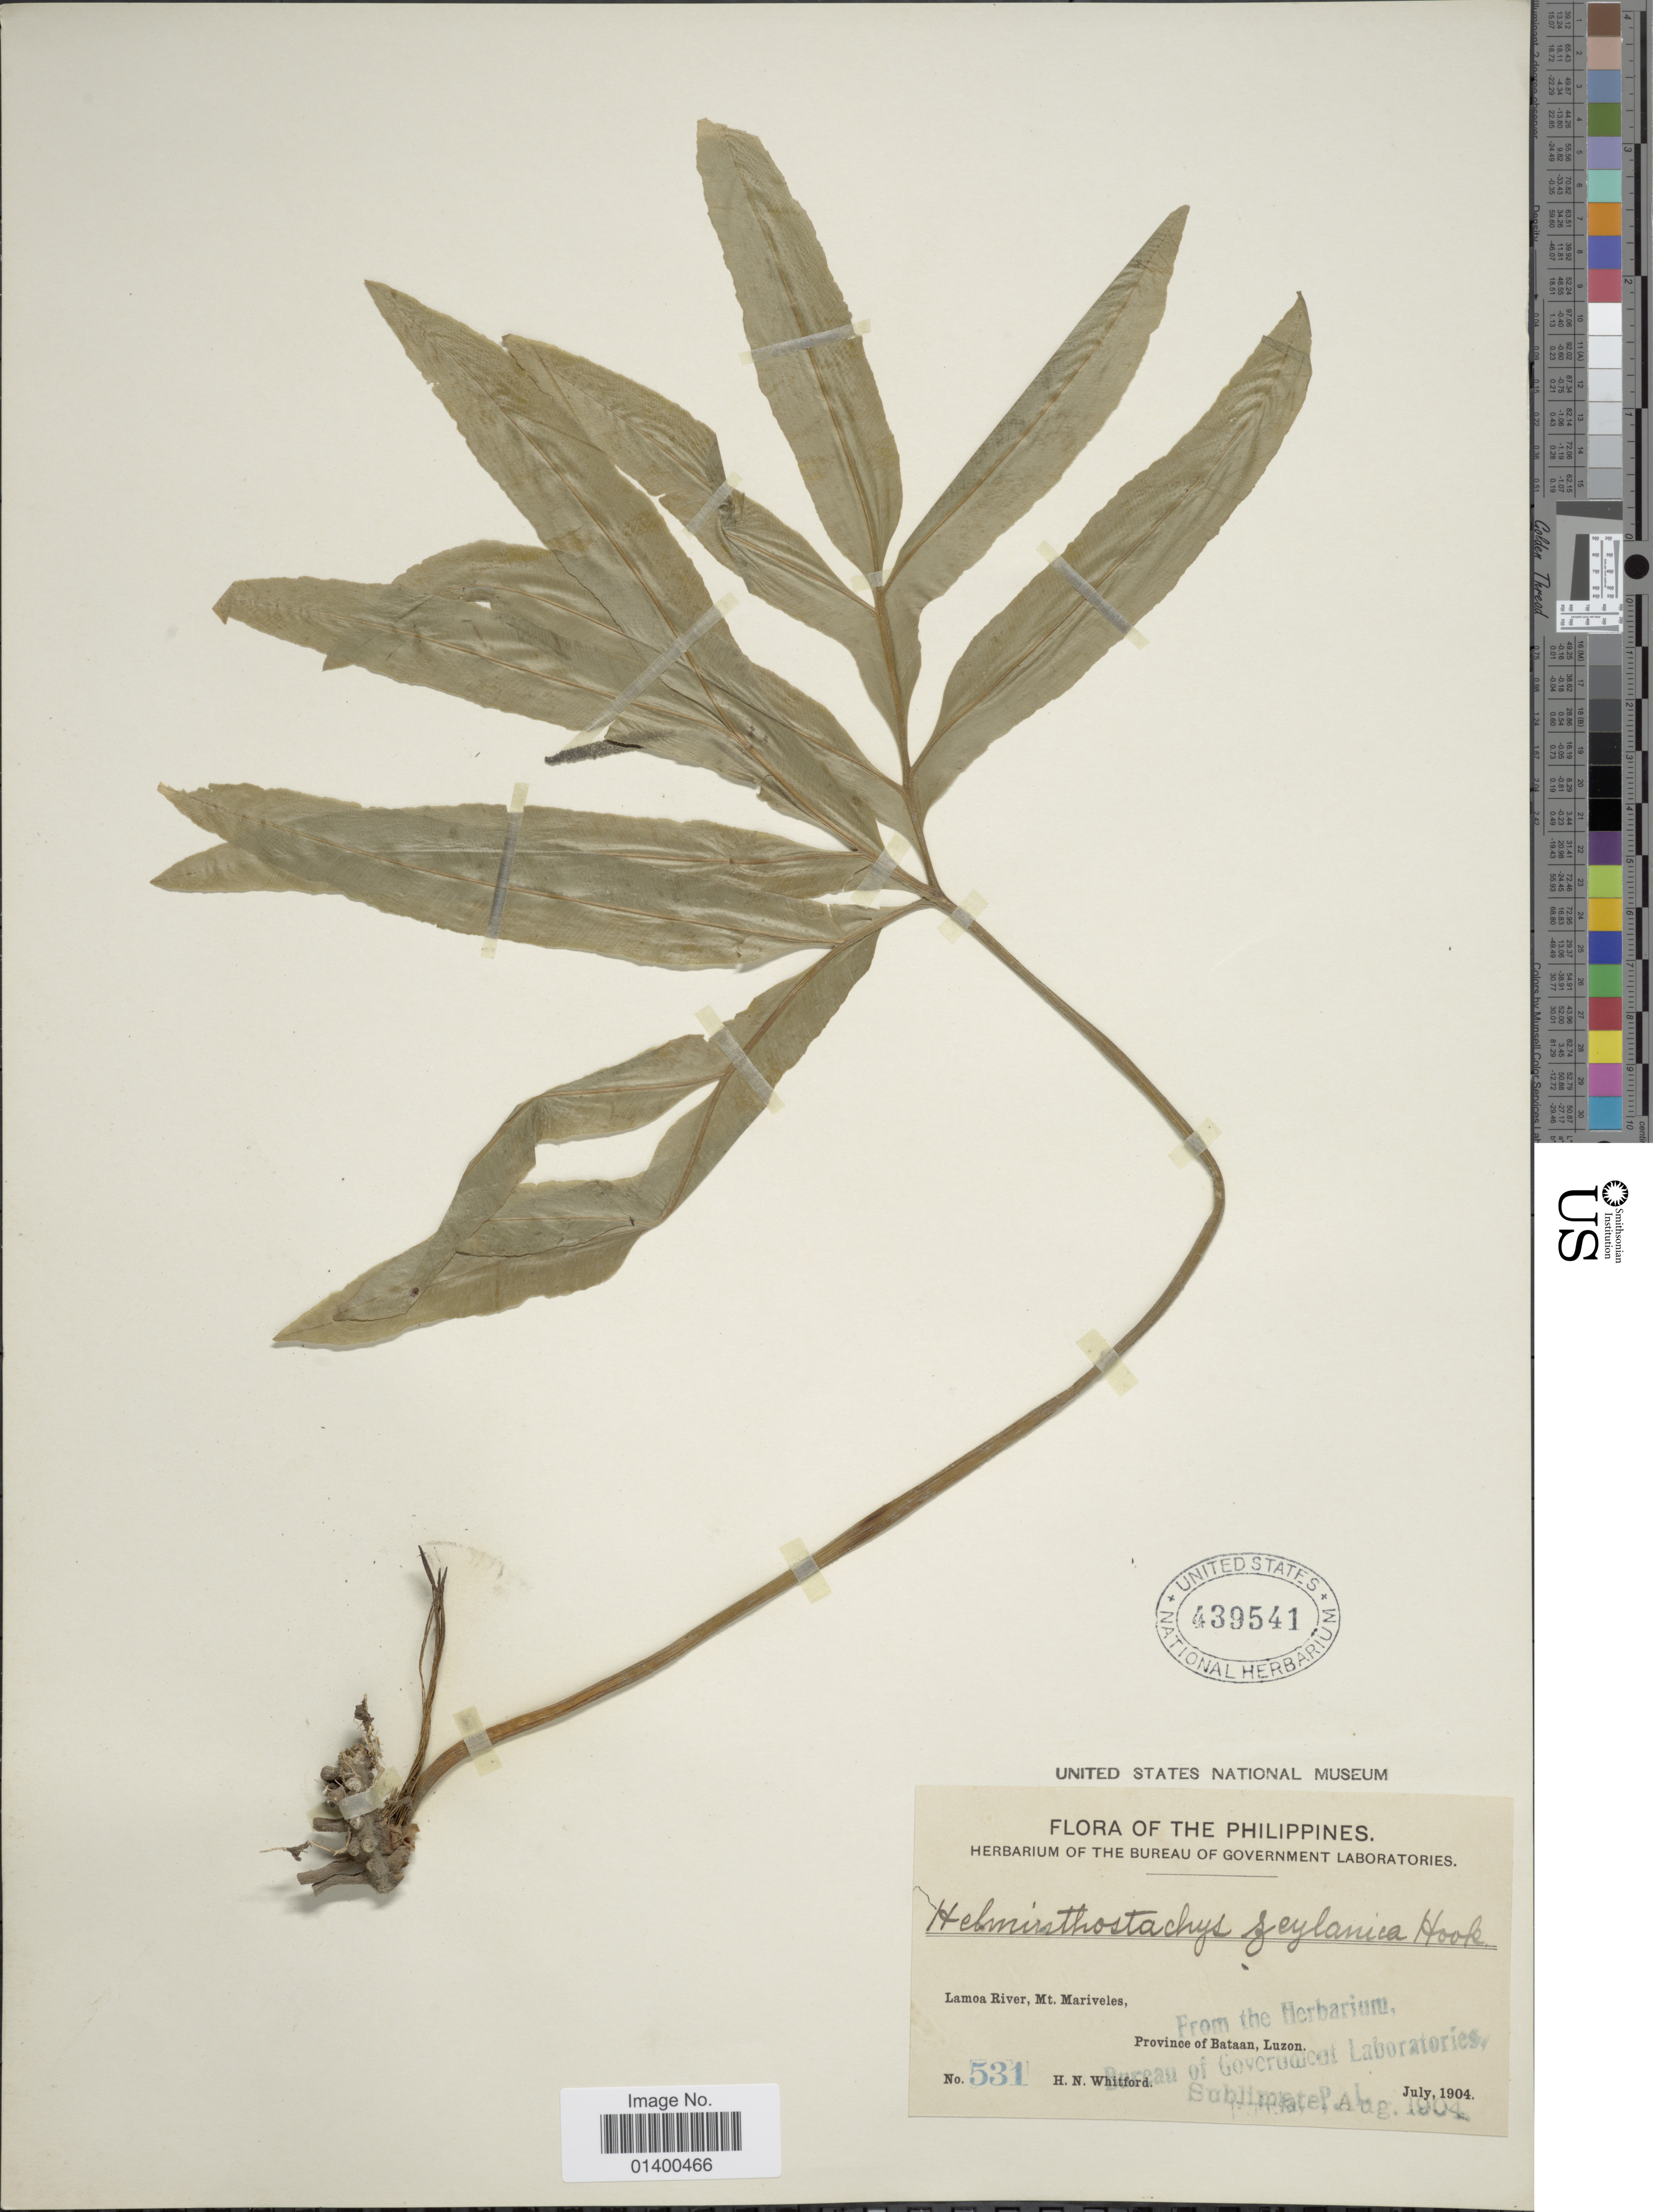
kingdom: Plantae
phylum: Tracheophyta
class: Polypodiopsida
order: Ophioglossales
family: Ophioglossaceae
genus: Helminthostachys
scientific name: Helminthostachys zeylanica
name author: (L.) Hook.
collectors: H. N. Whitford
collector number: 531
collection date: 1904-07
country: Philippines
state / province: Central Luzon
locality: Lamoa River, Mt. Mariveles, Province of Bataan, Luzon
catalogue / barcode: US 439541